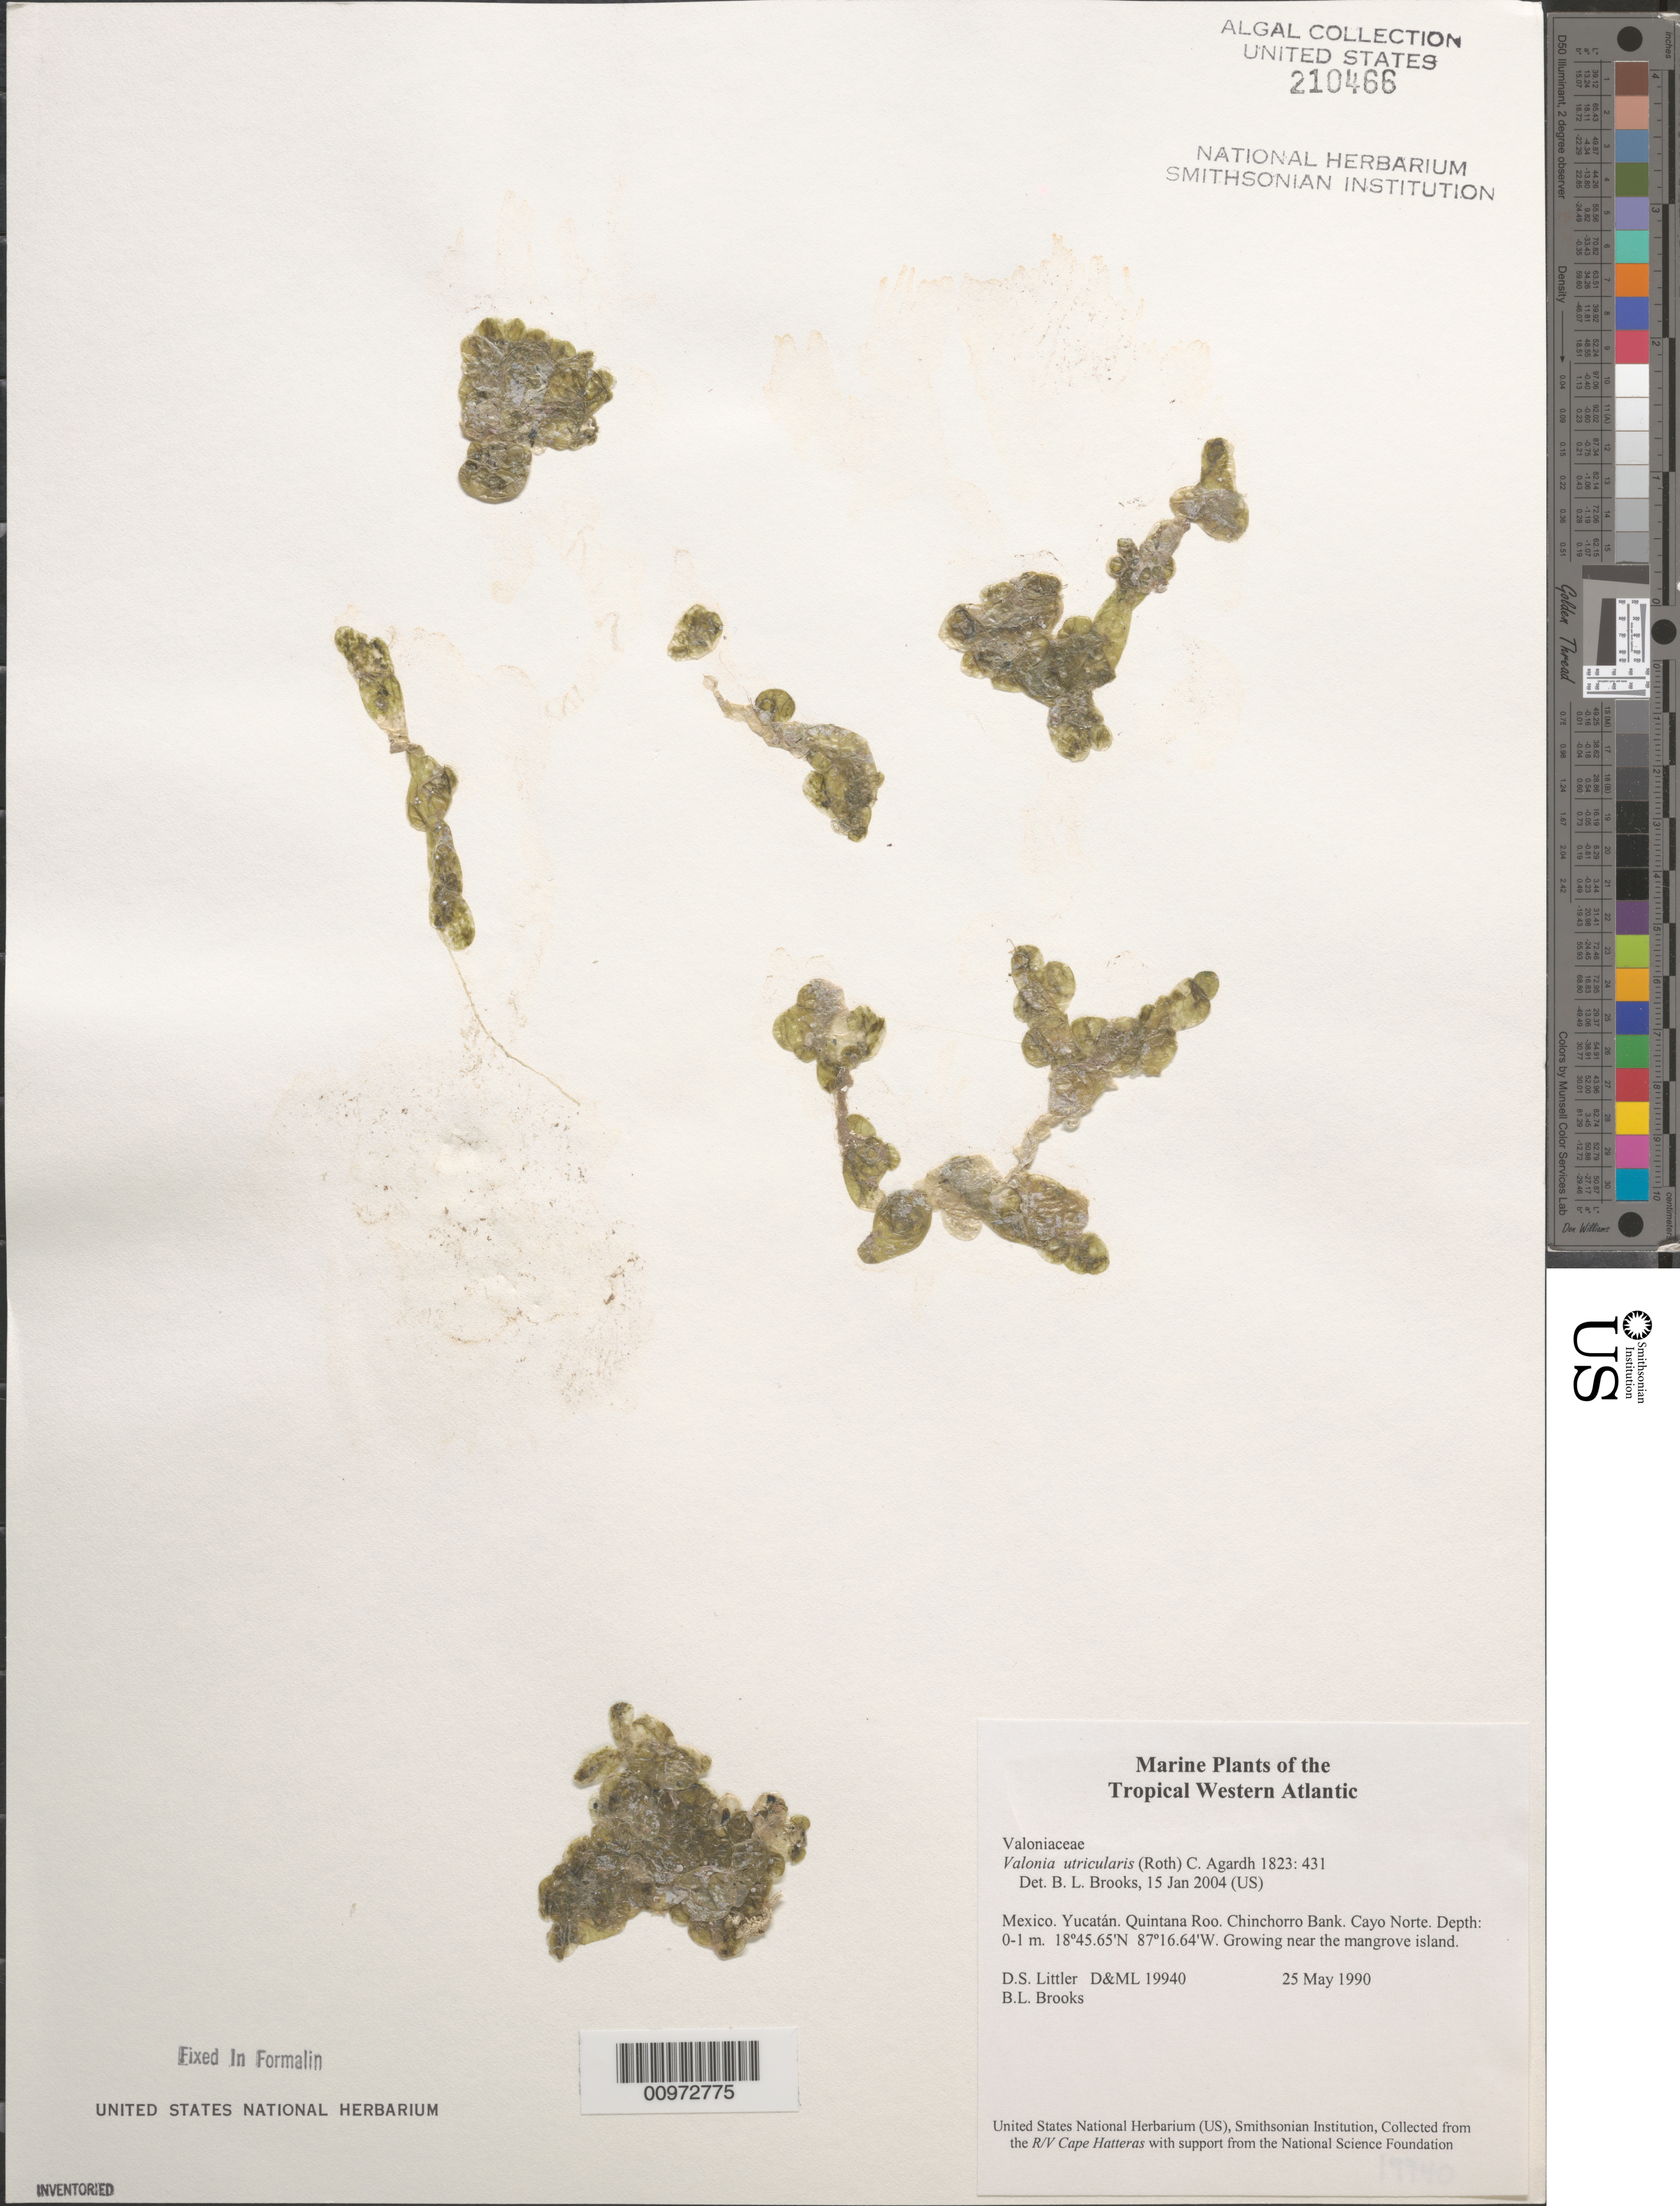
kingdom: Plantae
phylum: Chlorophyta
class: Ulvophyceae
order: Siphonocladales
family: Valoniaceae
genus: Valonia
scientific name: Valonia utricularis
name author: (Roth) C. Agardh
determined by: Brooks, B. L., (BOT), Smithsonian Institution - National Museum of Natural History (UNITED STATES)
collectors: D. S. Littler & B. Brooks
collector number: D&ML 19940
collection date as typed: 25 May 1990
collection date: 1990-05-25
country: Mexico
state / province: Quintana Roo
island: Cayo Norte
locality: Chinchorro Bank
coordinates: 18 45.65'N, 87 16.64'W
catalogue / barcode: US 210466